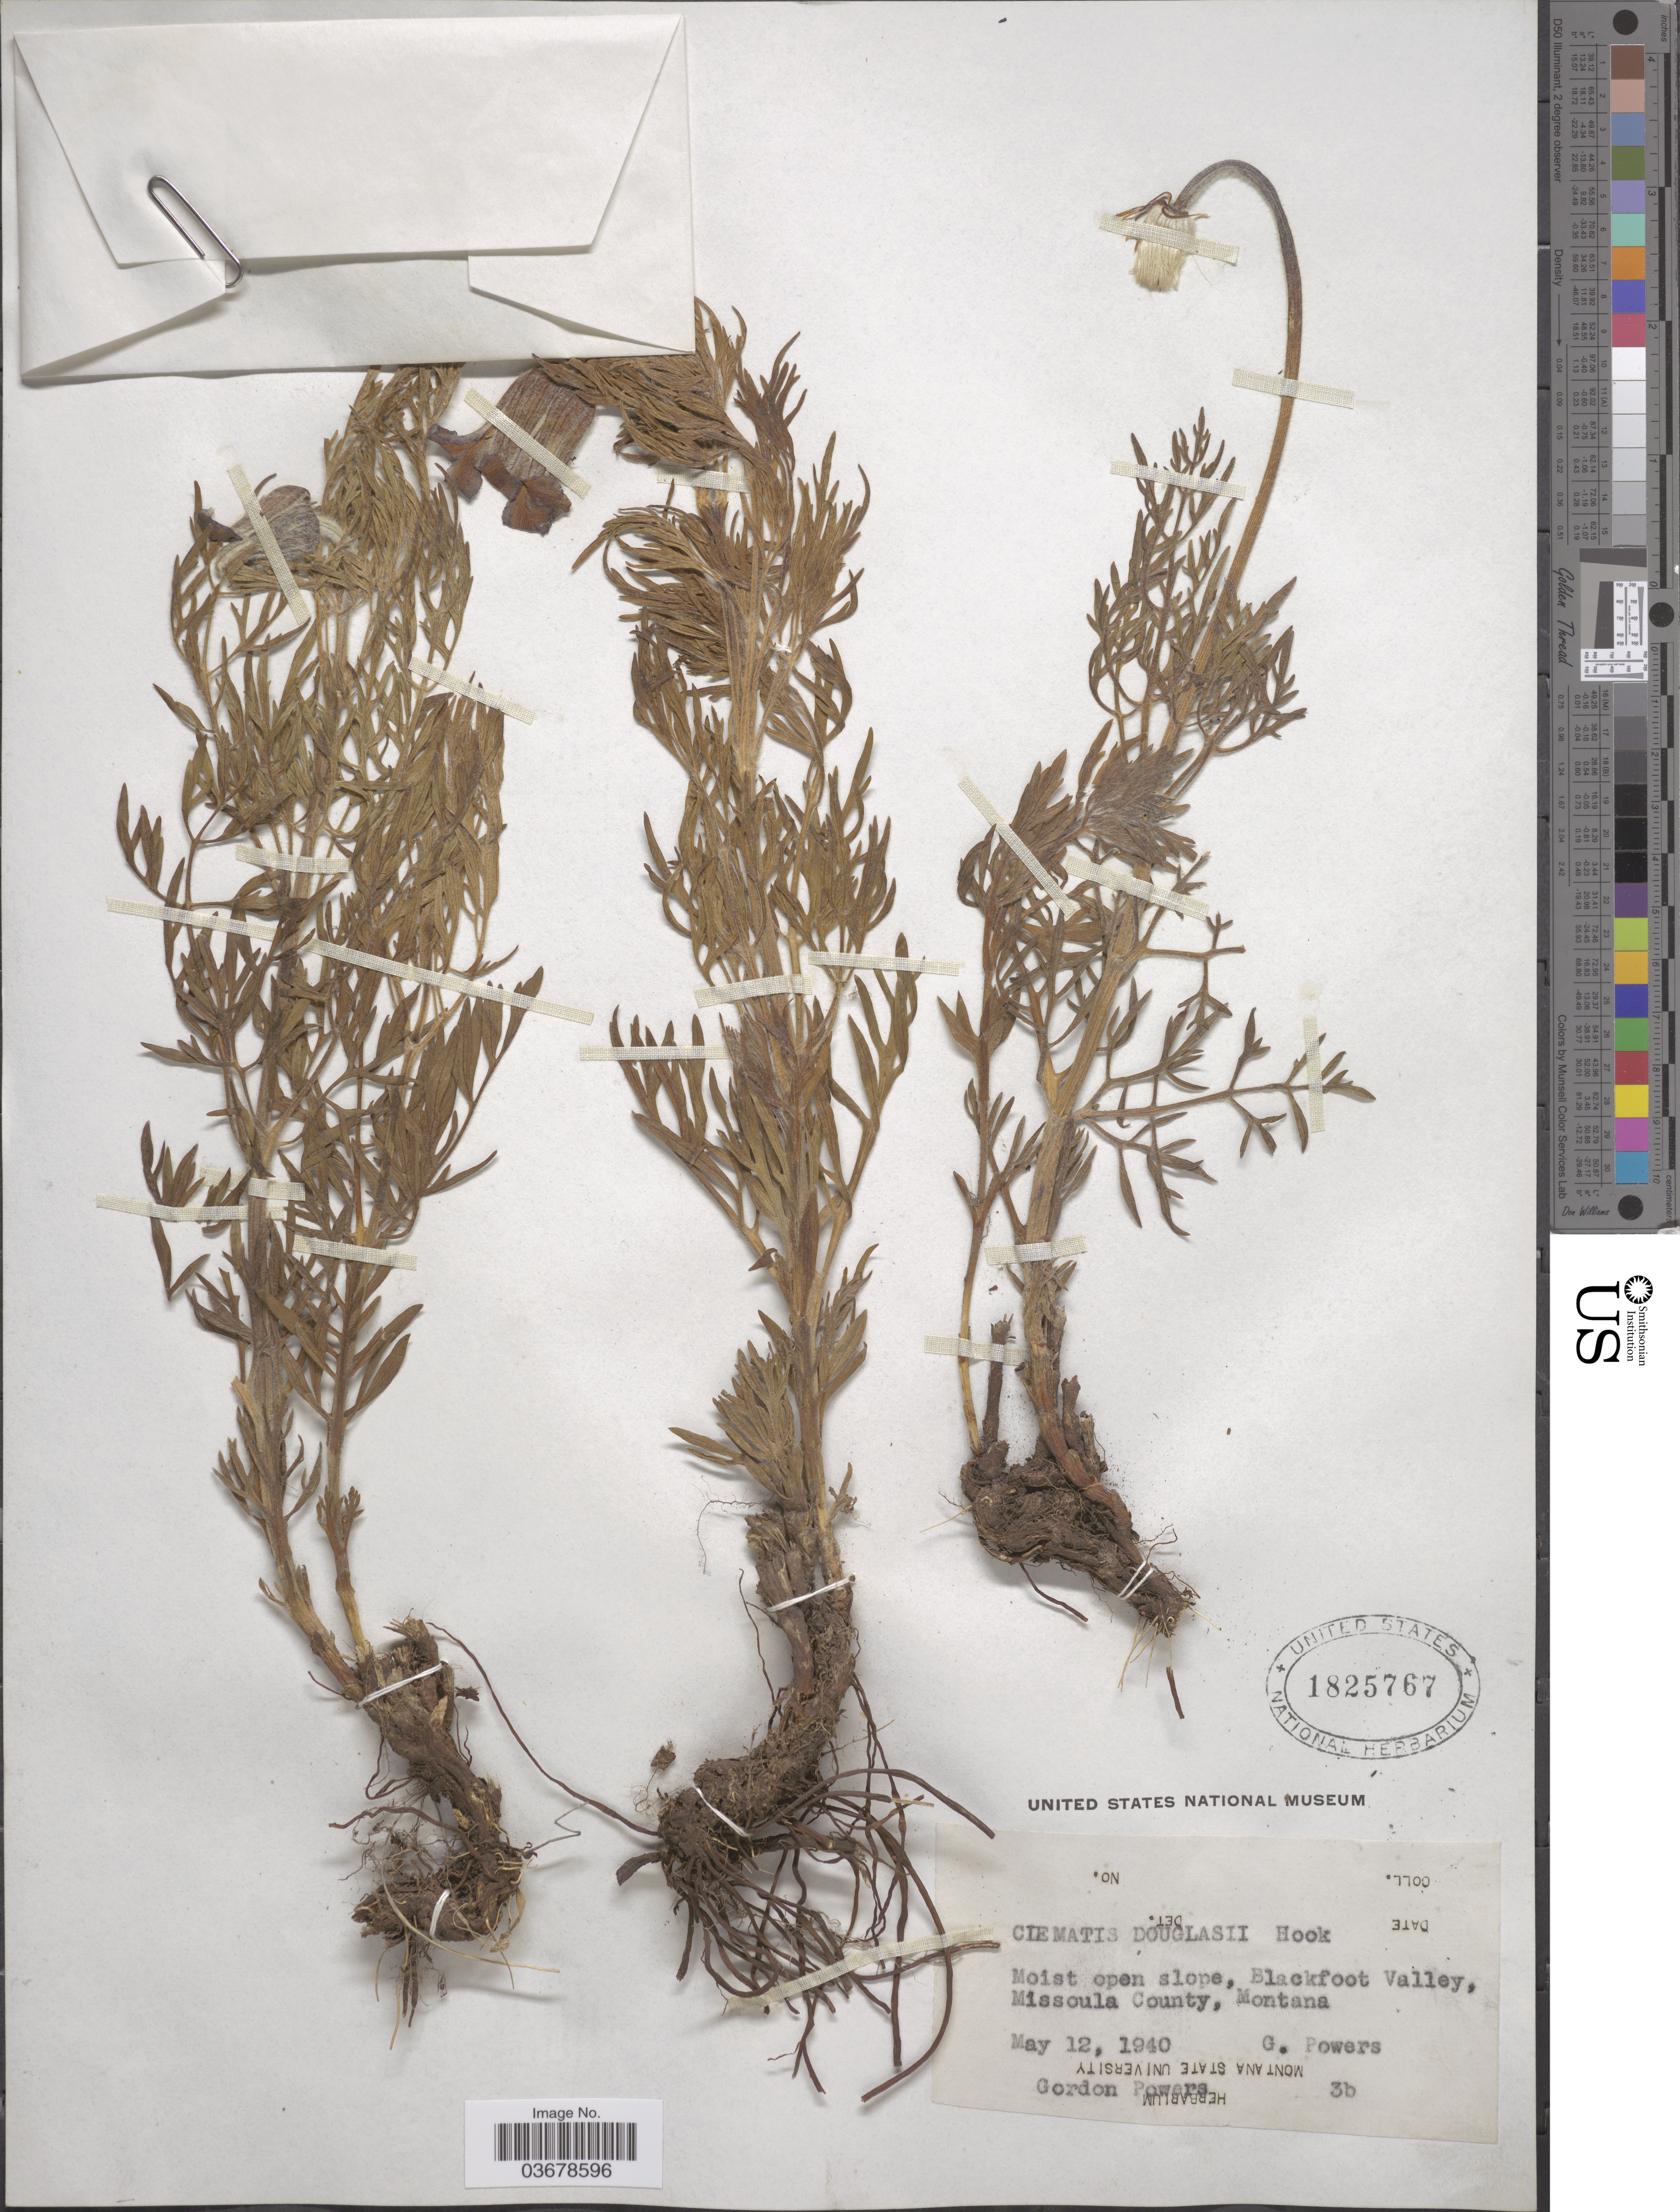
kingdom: Plantae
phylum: Tracheophyta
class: Magnoliopsida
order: Ranunculales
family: Ranunculaceae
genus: Clematis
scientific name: Clematis hirsutissima var. hirsutissima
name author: Pursh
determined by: Strong, M. T., (US), Smithsonian Institution - National Museum of Natural History (UNITED STATES)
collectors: G. Powers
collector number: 3b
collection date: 1940-05-12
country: United States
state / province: Montana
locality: Blackfoot Valley, Missoula County.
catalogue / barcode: US 1825767